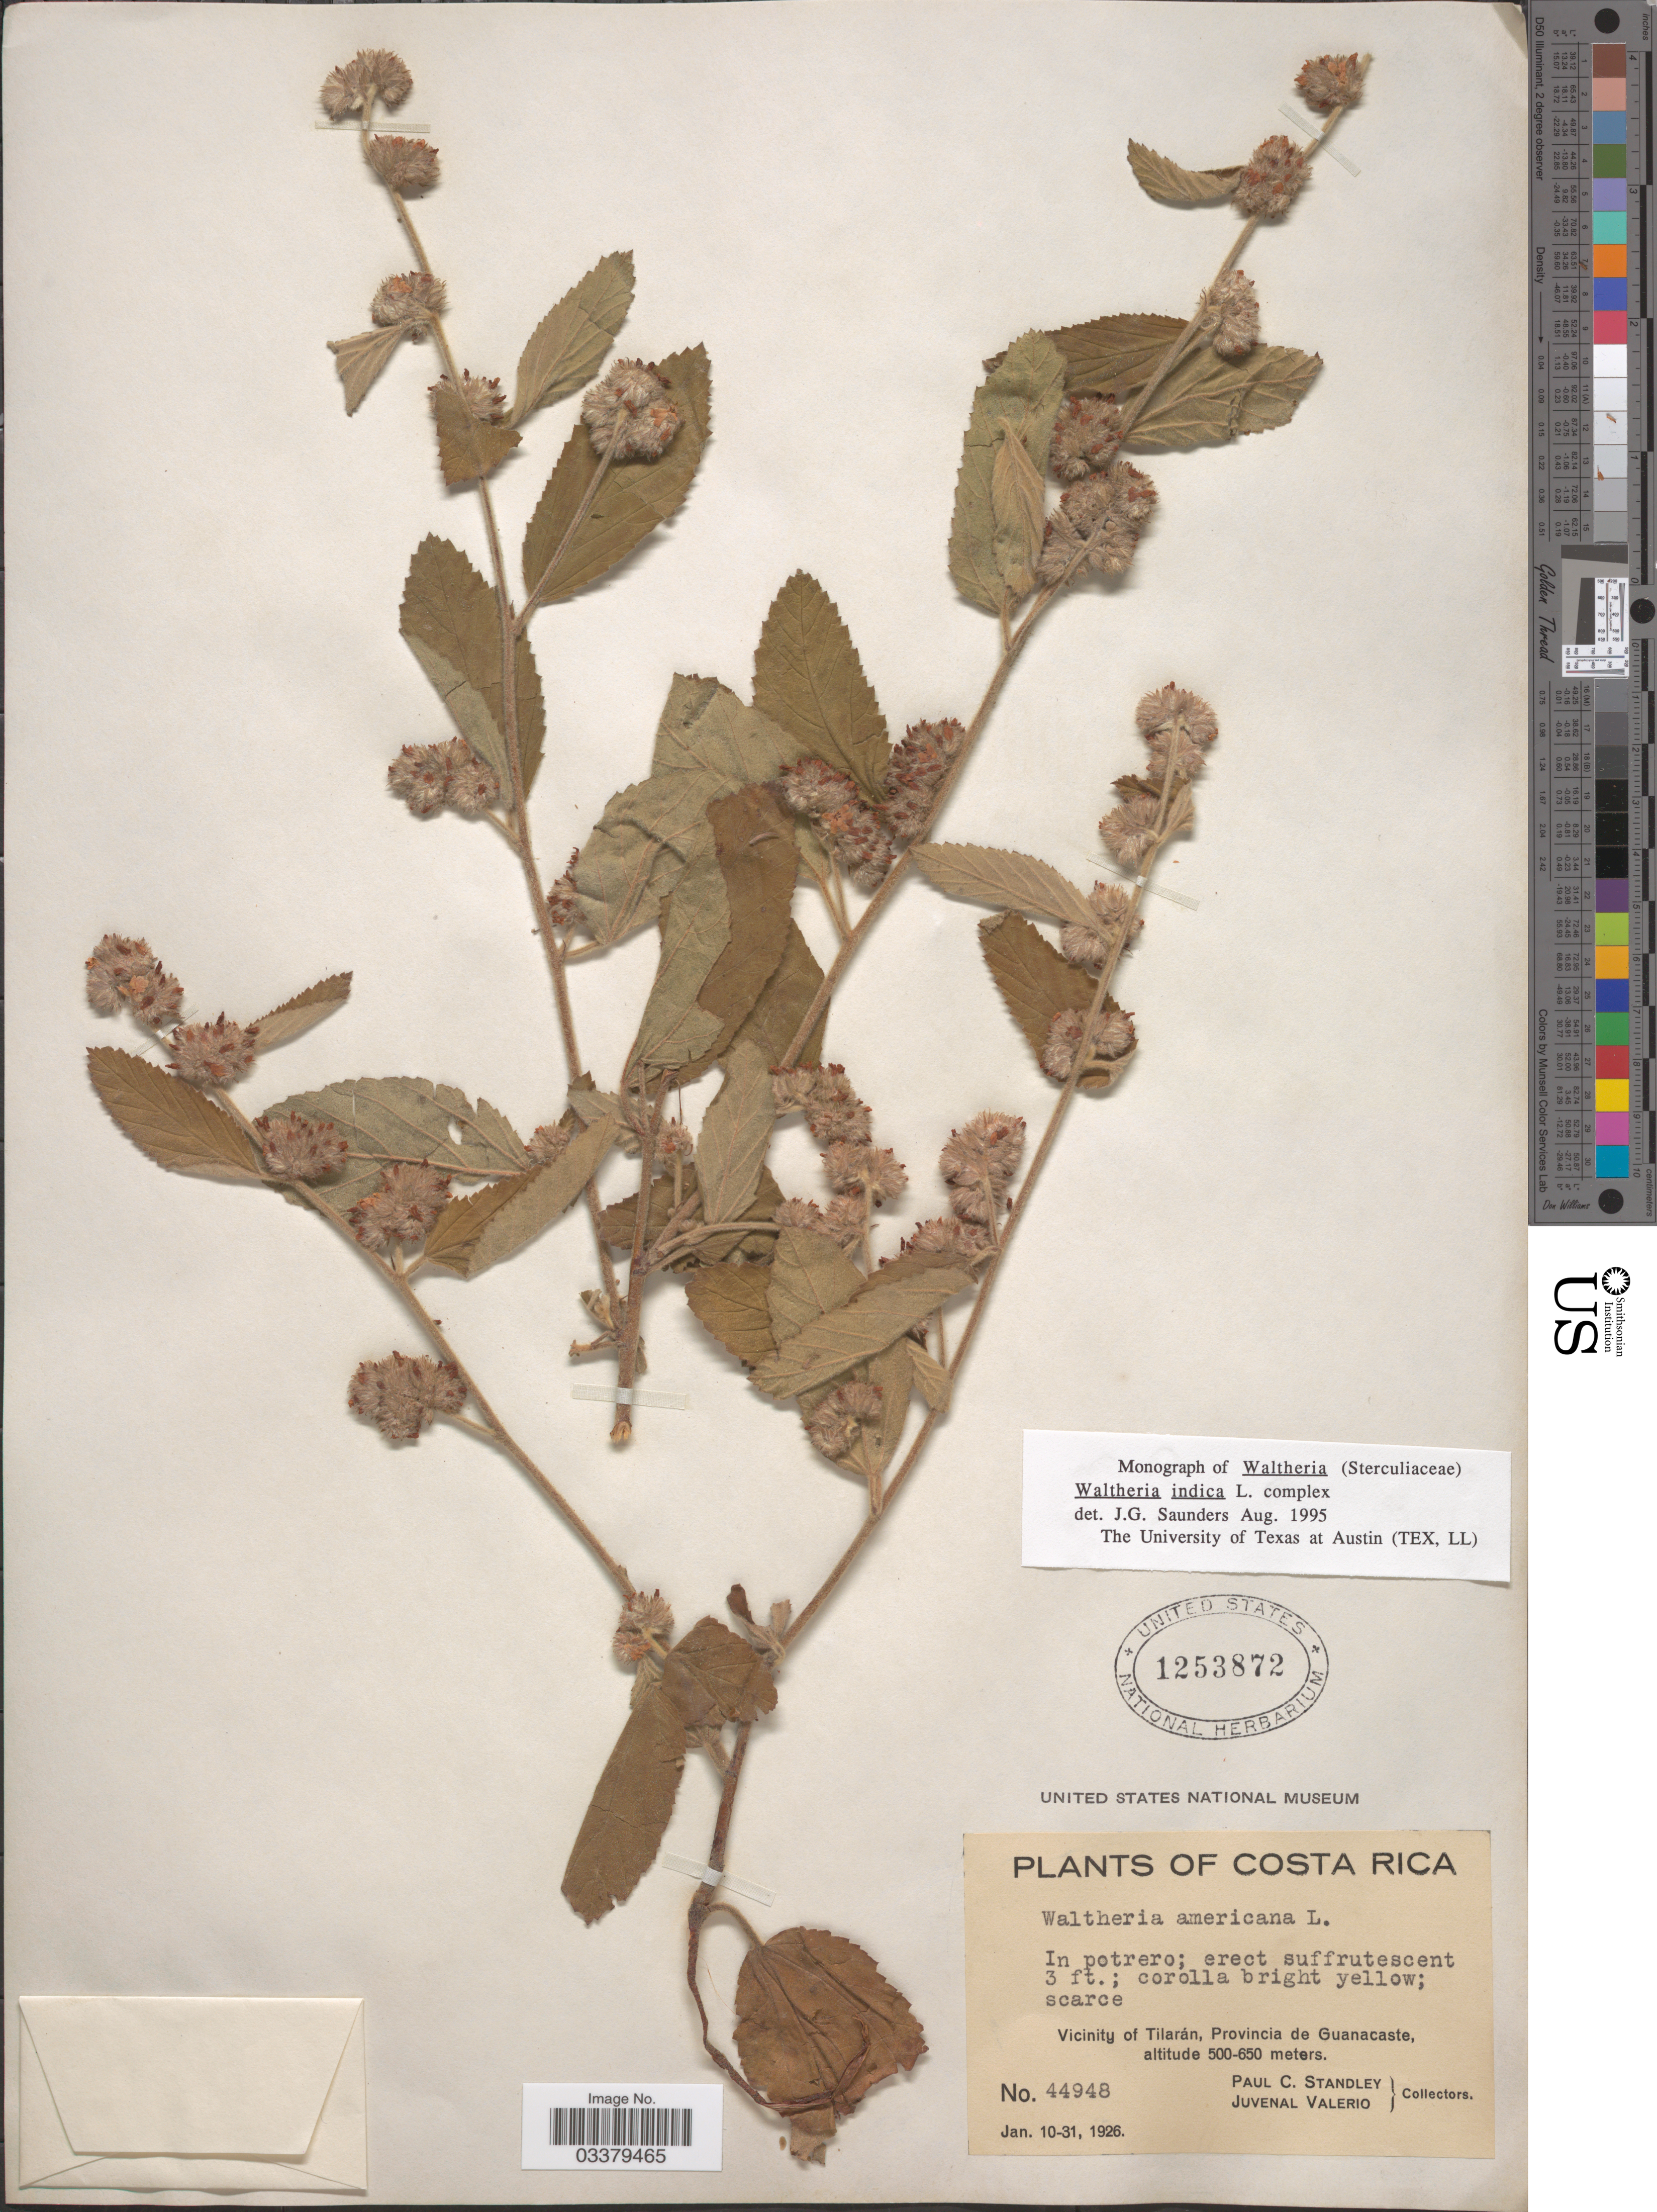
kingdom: Plantae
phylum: Tracheophyta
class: Magnoliopsida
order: Malvales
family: Malvaceae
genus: Waltheria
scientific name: Waltheria indica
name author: L.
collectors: P. C. Standley & J. Valerio R.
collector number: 44948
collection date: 1926-01-10/1926-01-31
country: Costa Rica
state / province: Guanacaste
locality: Vicinity of Tilarán.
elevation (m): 500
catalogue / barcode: US 1253872